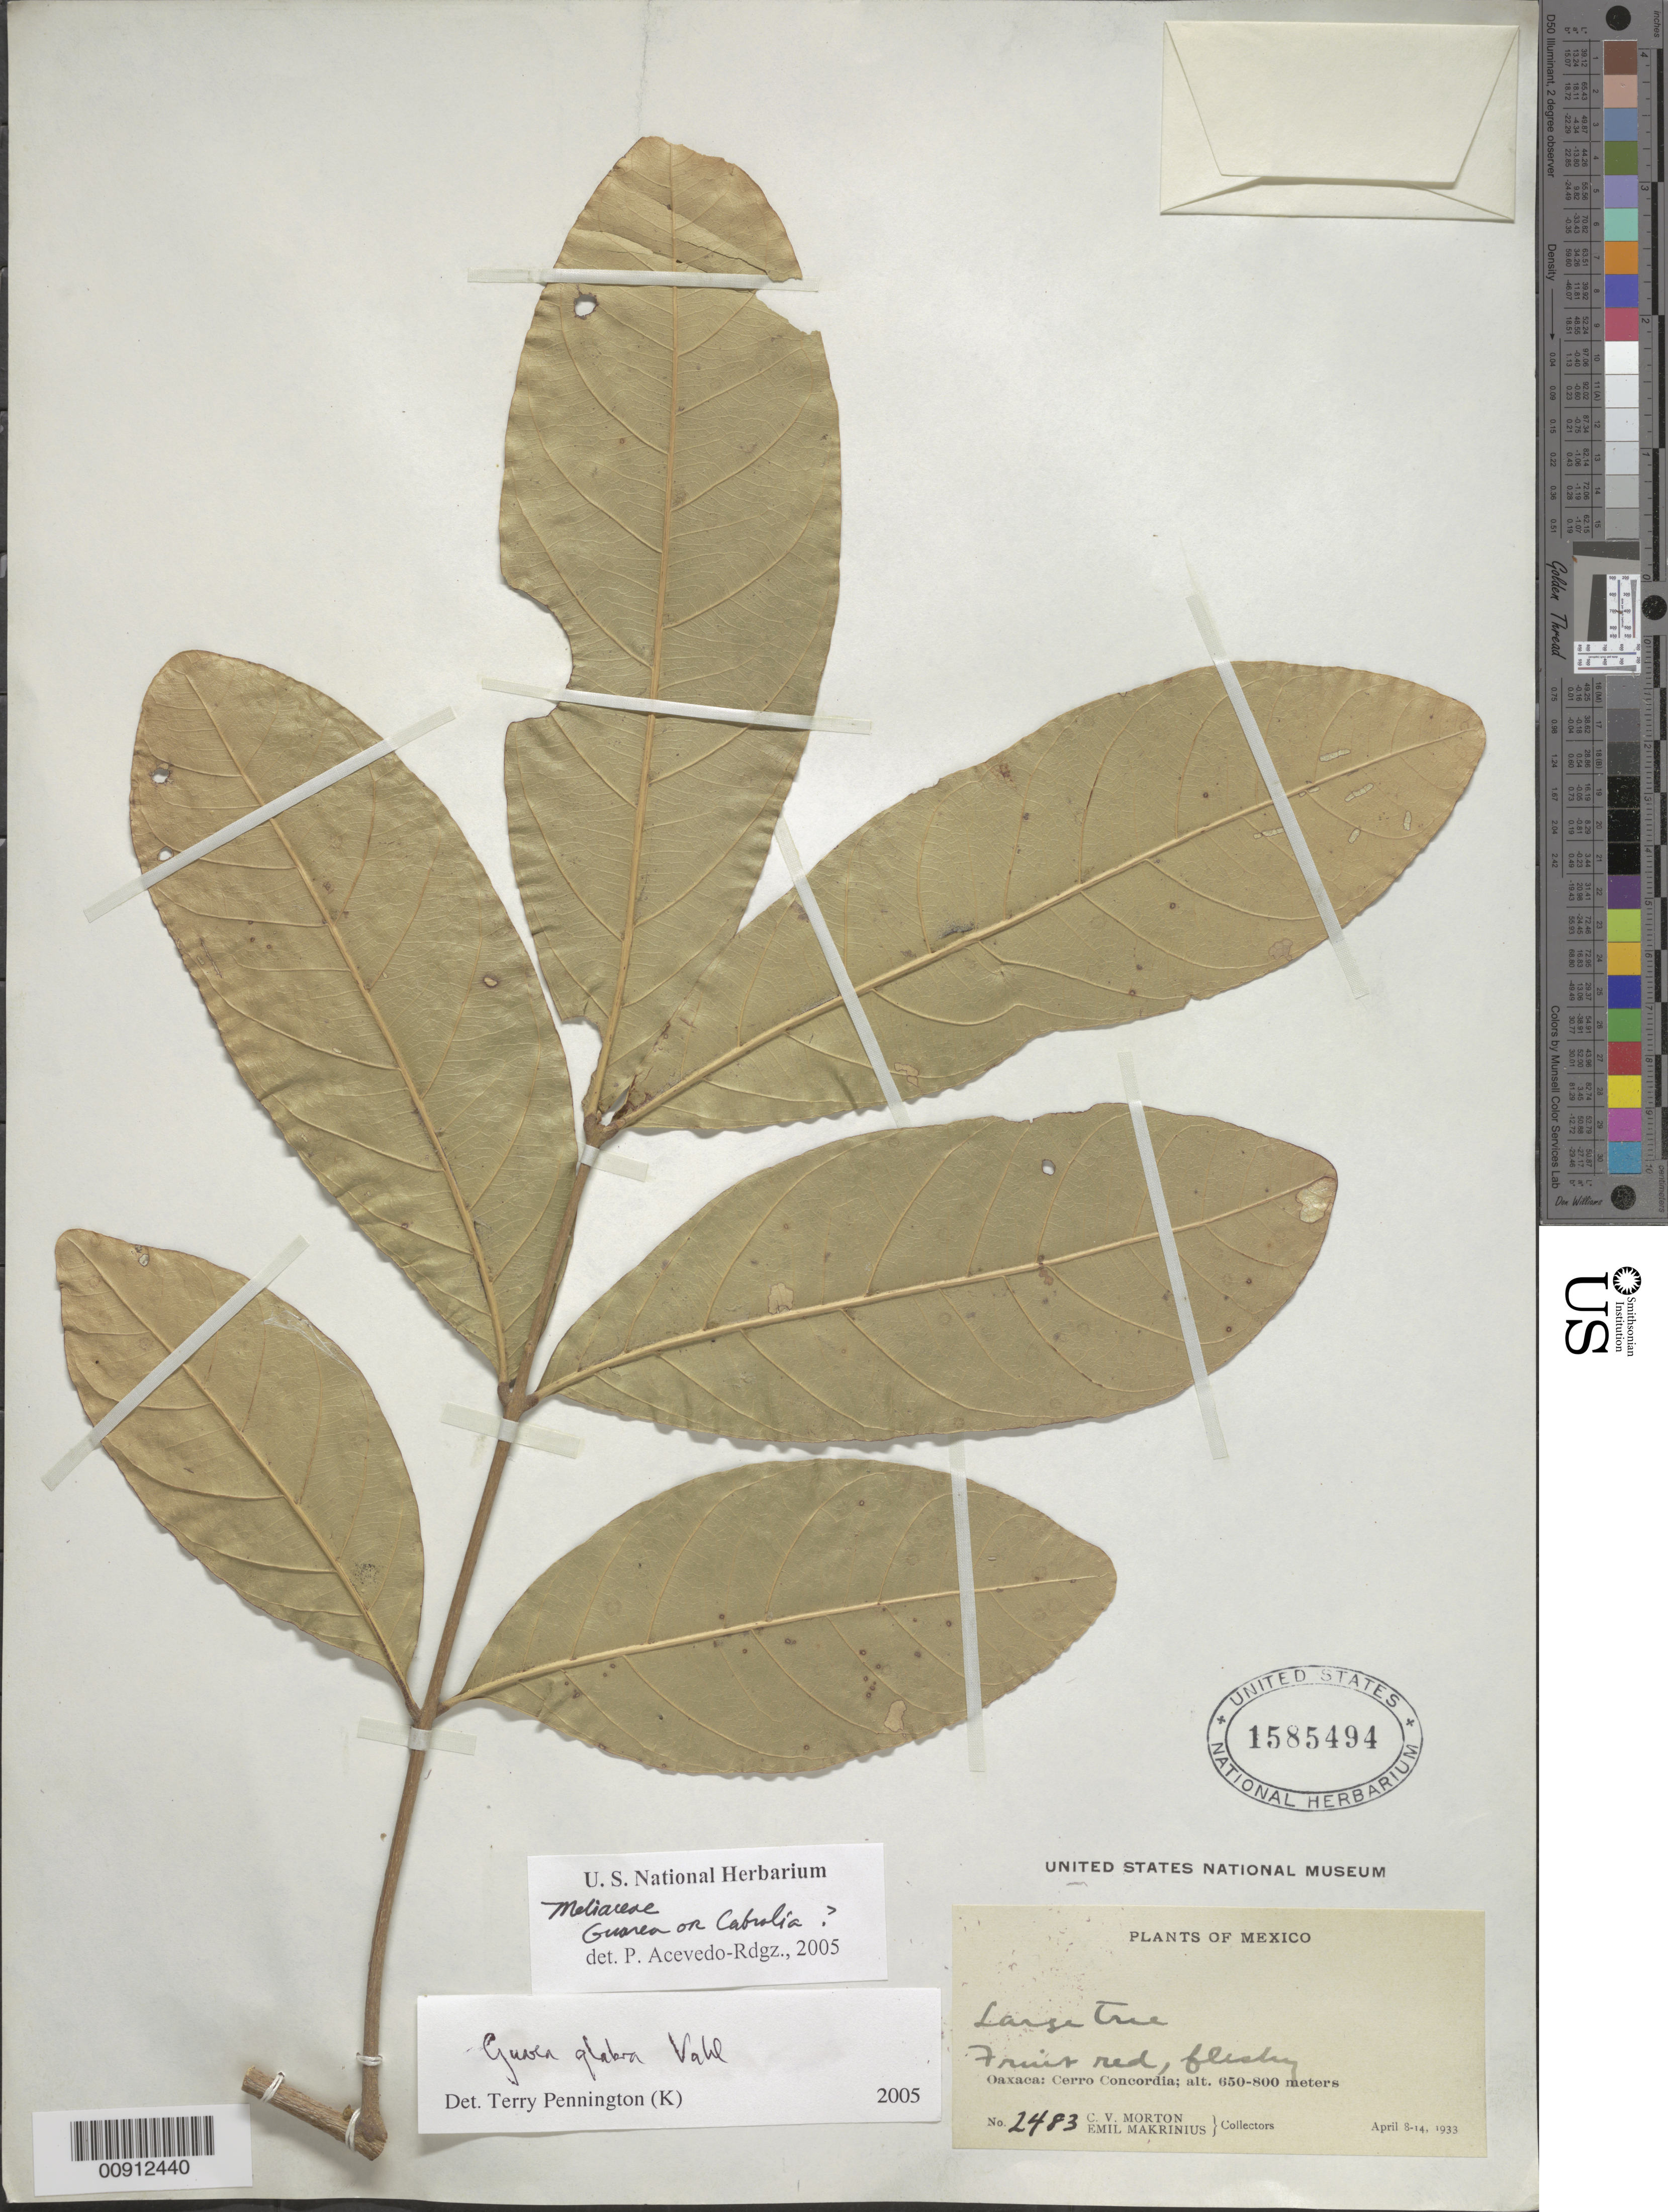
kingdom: Plantae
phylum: Tracheophyta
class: Magnoliopsida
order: Sapindales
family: Meliaceae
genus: Guarea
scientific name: Guarea glabra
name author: Vahl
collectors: C. V. Morton & E. Makrinius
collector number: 2483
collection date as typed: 08 Apr 1933 to 14 Apr 1933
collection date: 1933-04-08/1933-04-14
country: Mexico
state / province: Oaxaca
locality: Oaxaca: Cerro Concordia.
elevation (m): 800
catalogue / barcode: US 1585494